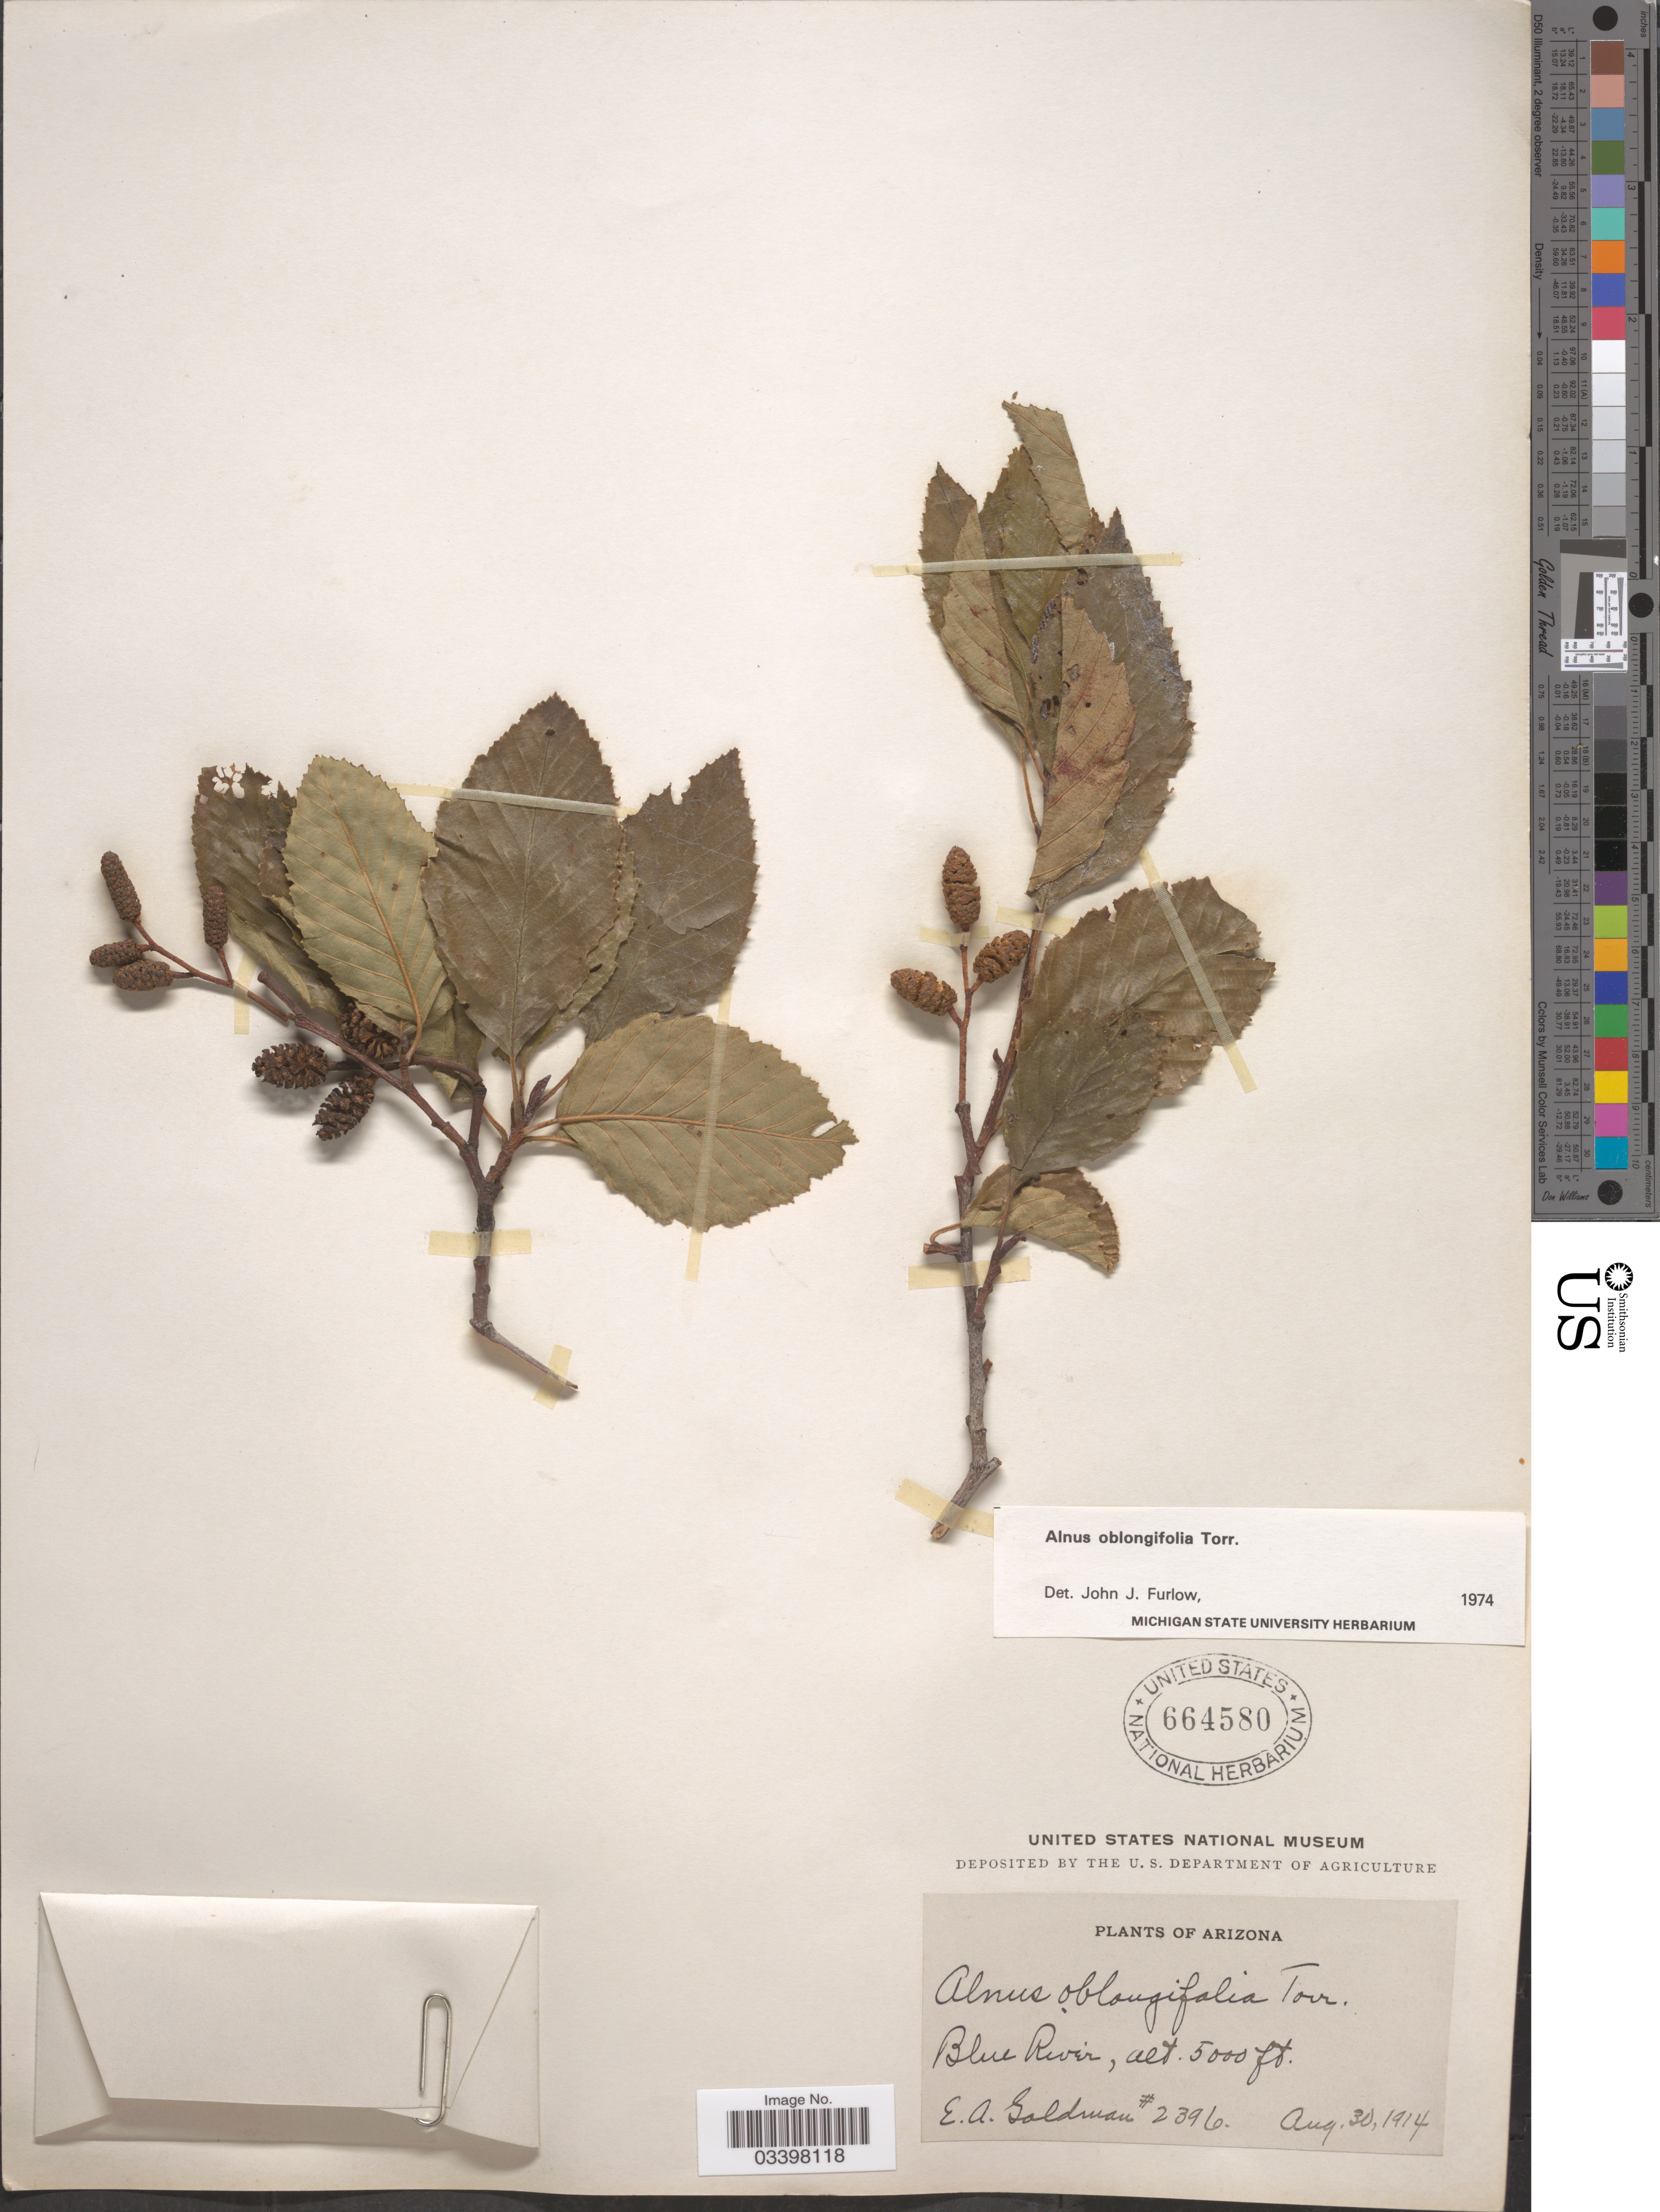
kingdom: Plantae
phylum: Tracheophyta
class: Magnoliopsida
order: Fagales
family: Betulaceae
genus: Alnus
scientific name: Alnus oblongifolia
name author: Torr. in Emory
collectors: E. A. Goldman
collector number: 2396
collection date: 1914-08-30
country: United States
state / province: Arizona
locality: Blue River.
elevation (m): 1524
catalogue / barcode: US 664580